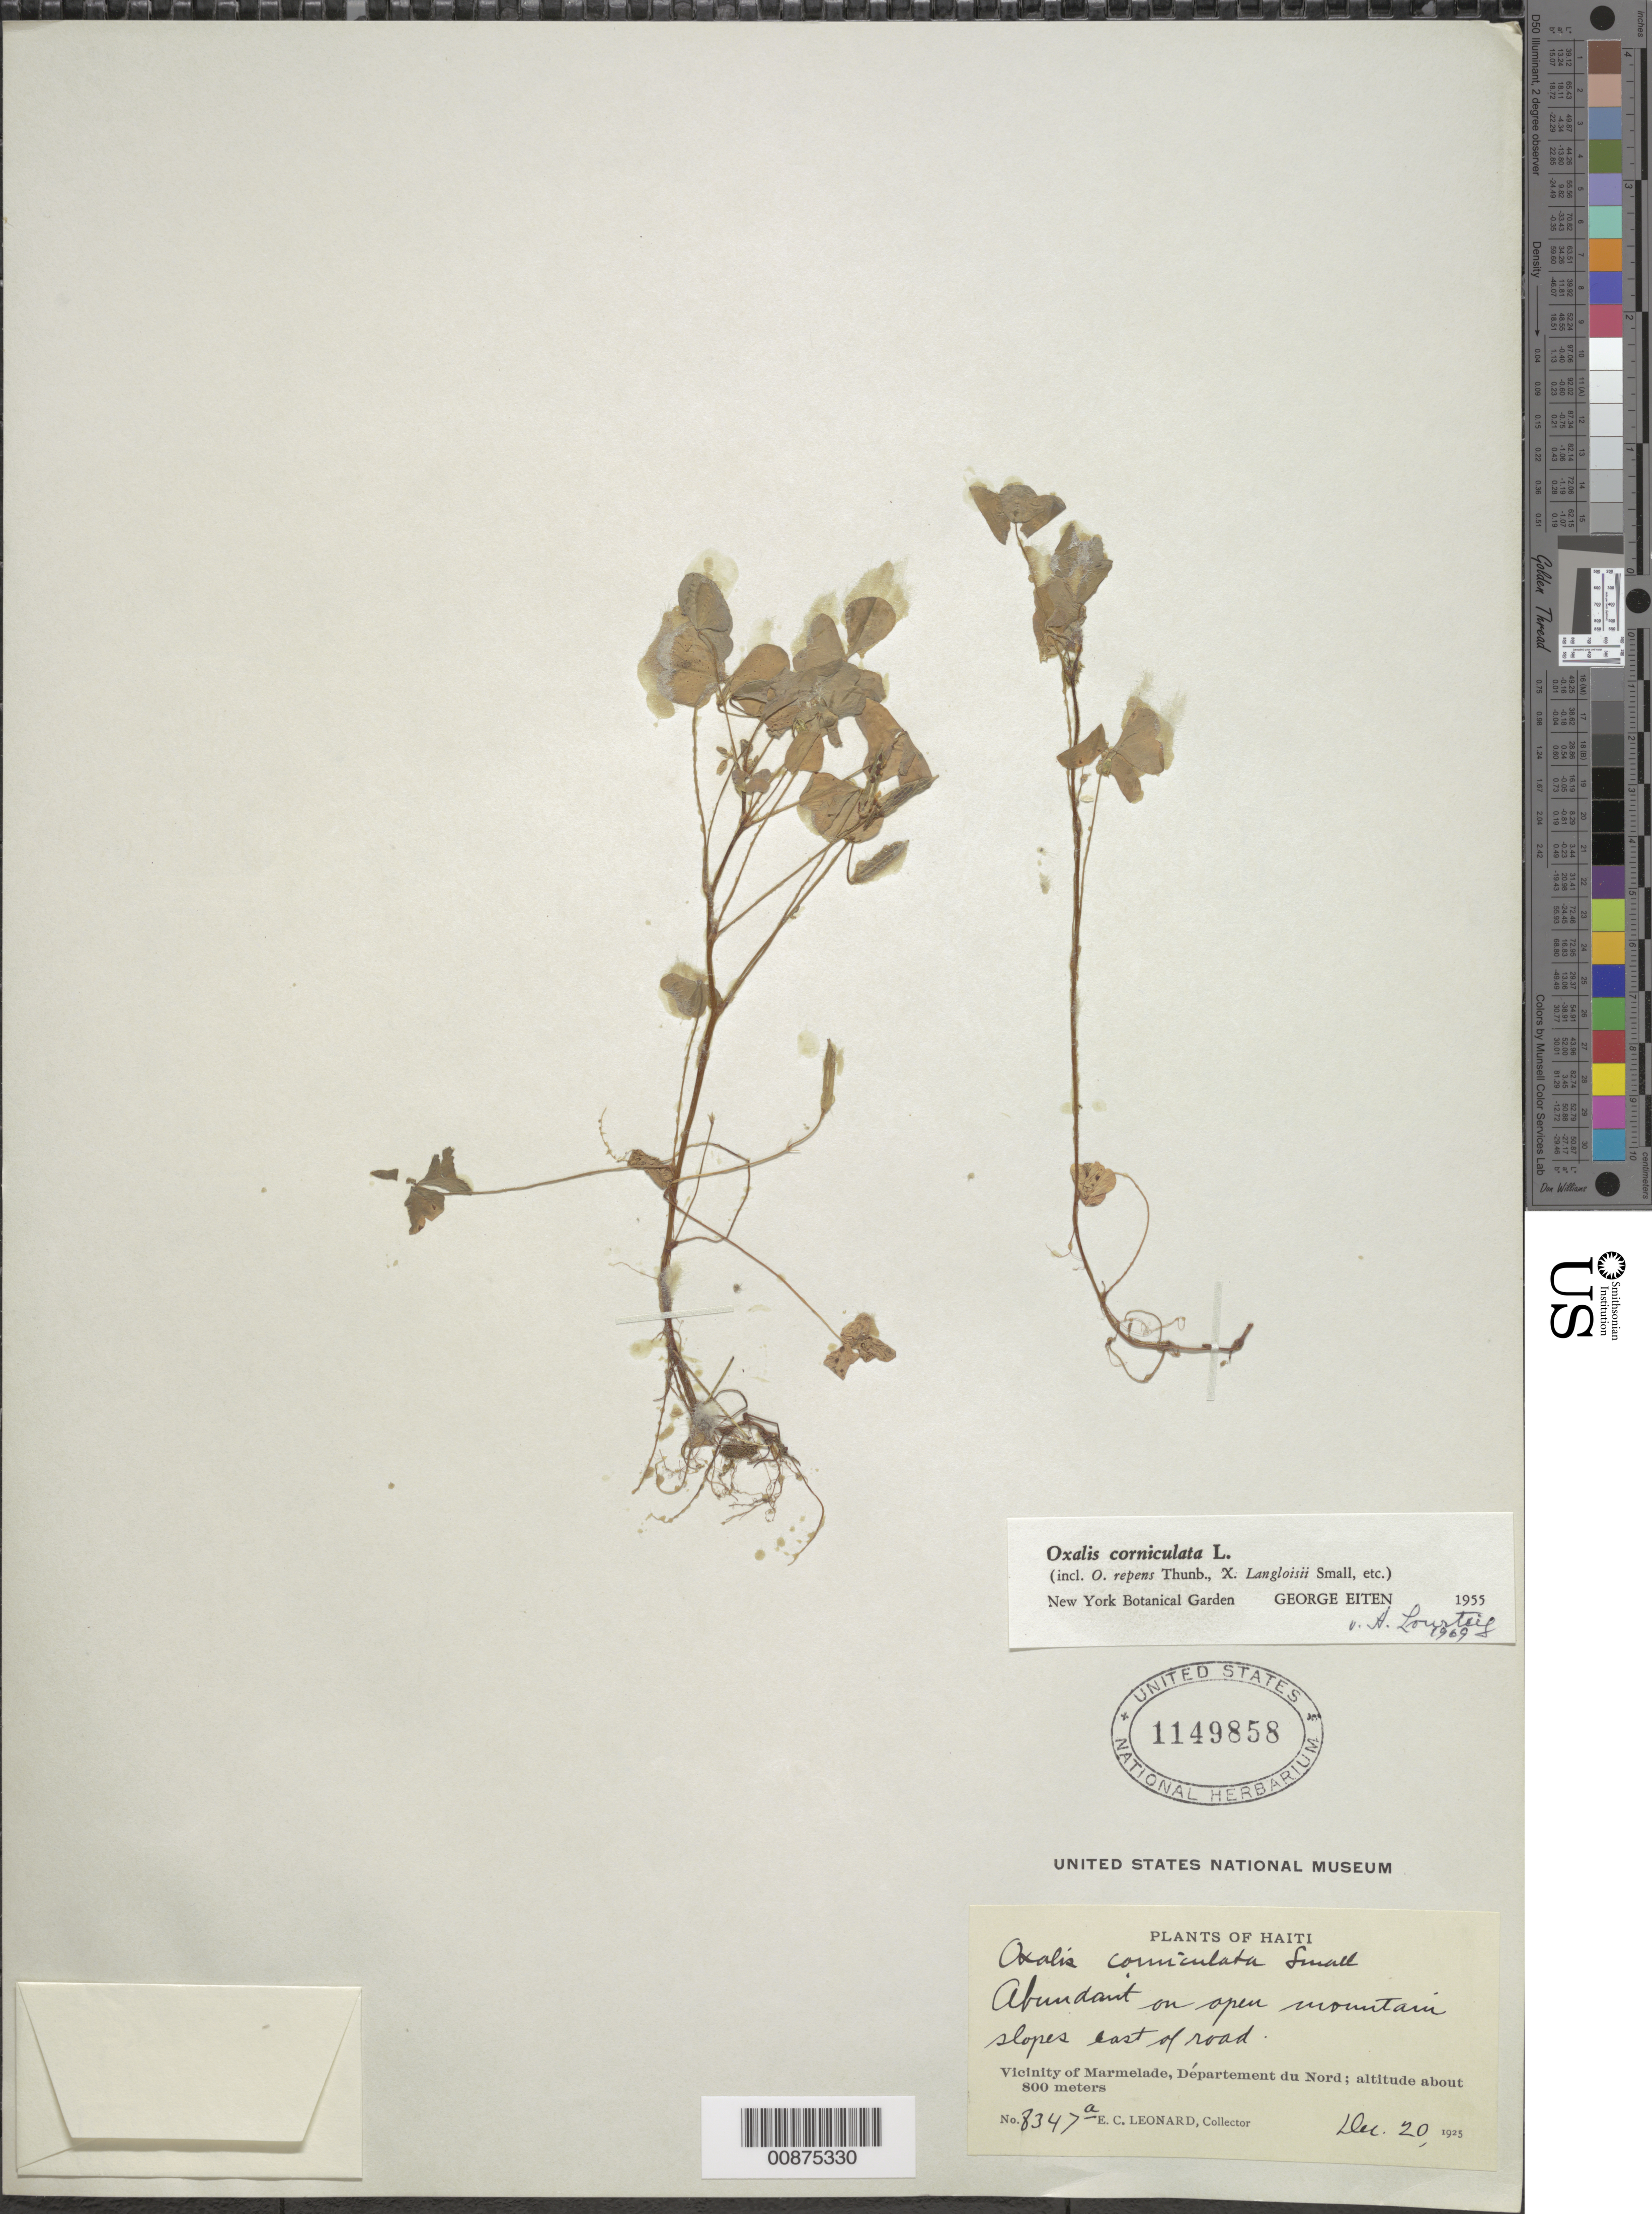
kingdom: Plantae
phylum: Tracheophyta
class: Magnoliopsida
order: Oxalidales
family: Oxalidaceae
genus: Oxalis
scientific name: Oxalis corniculata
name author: L.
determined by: Lourteig, A.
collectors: E. C. Leonard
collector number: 8347a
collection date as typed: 20 Dec 1925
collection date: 1925-12-20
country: Haiti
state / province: Nord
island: Hispaniola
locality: Vicinity of Marmelade. East of road.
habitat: Open mountain slopes.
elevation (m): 800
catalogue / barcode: US 1149858